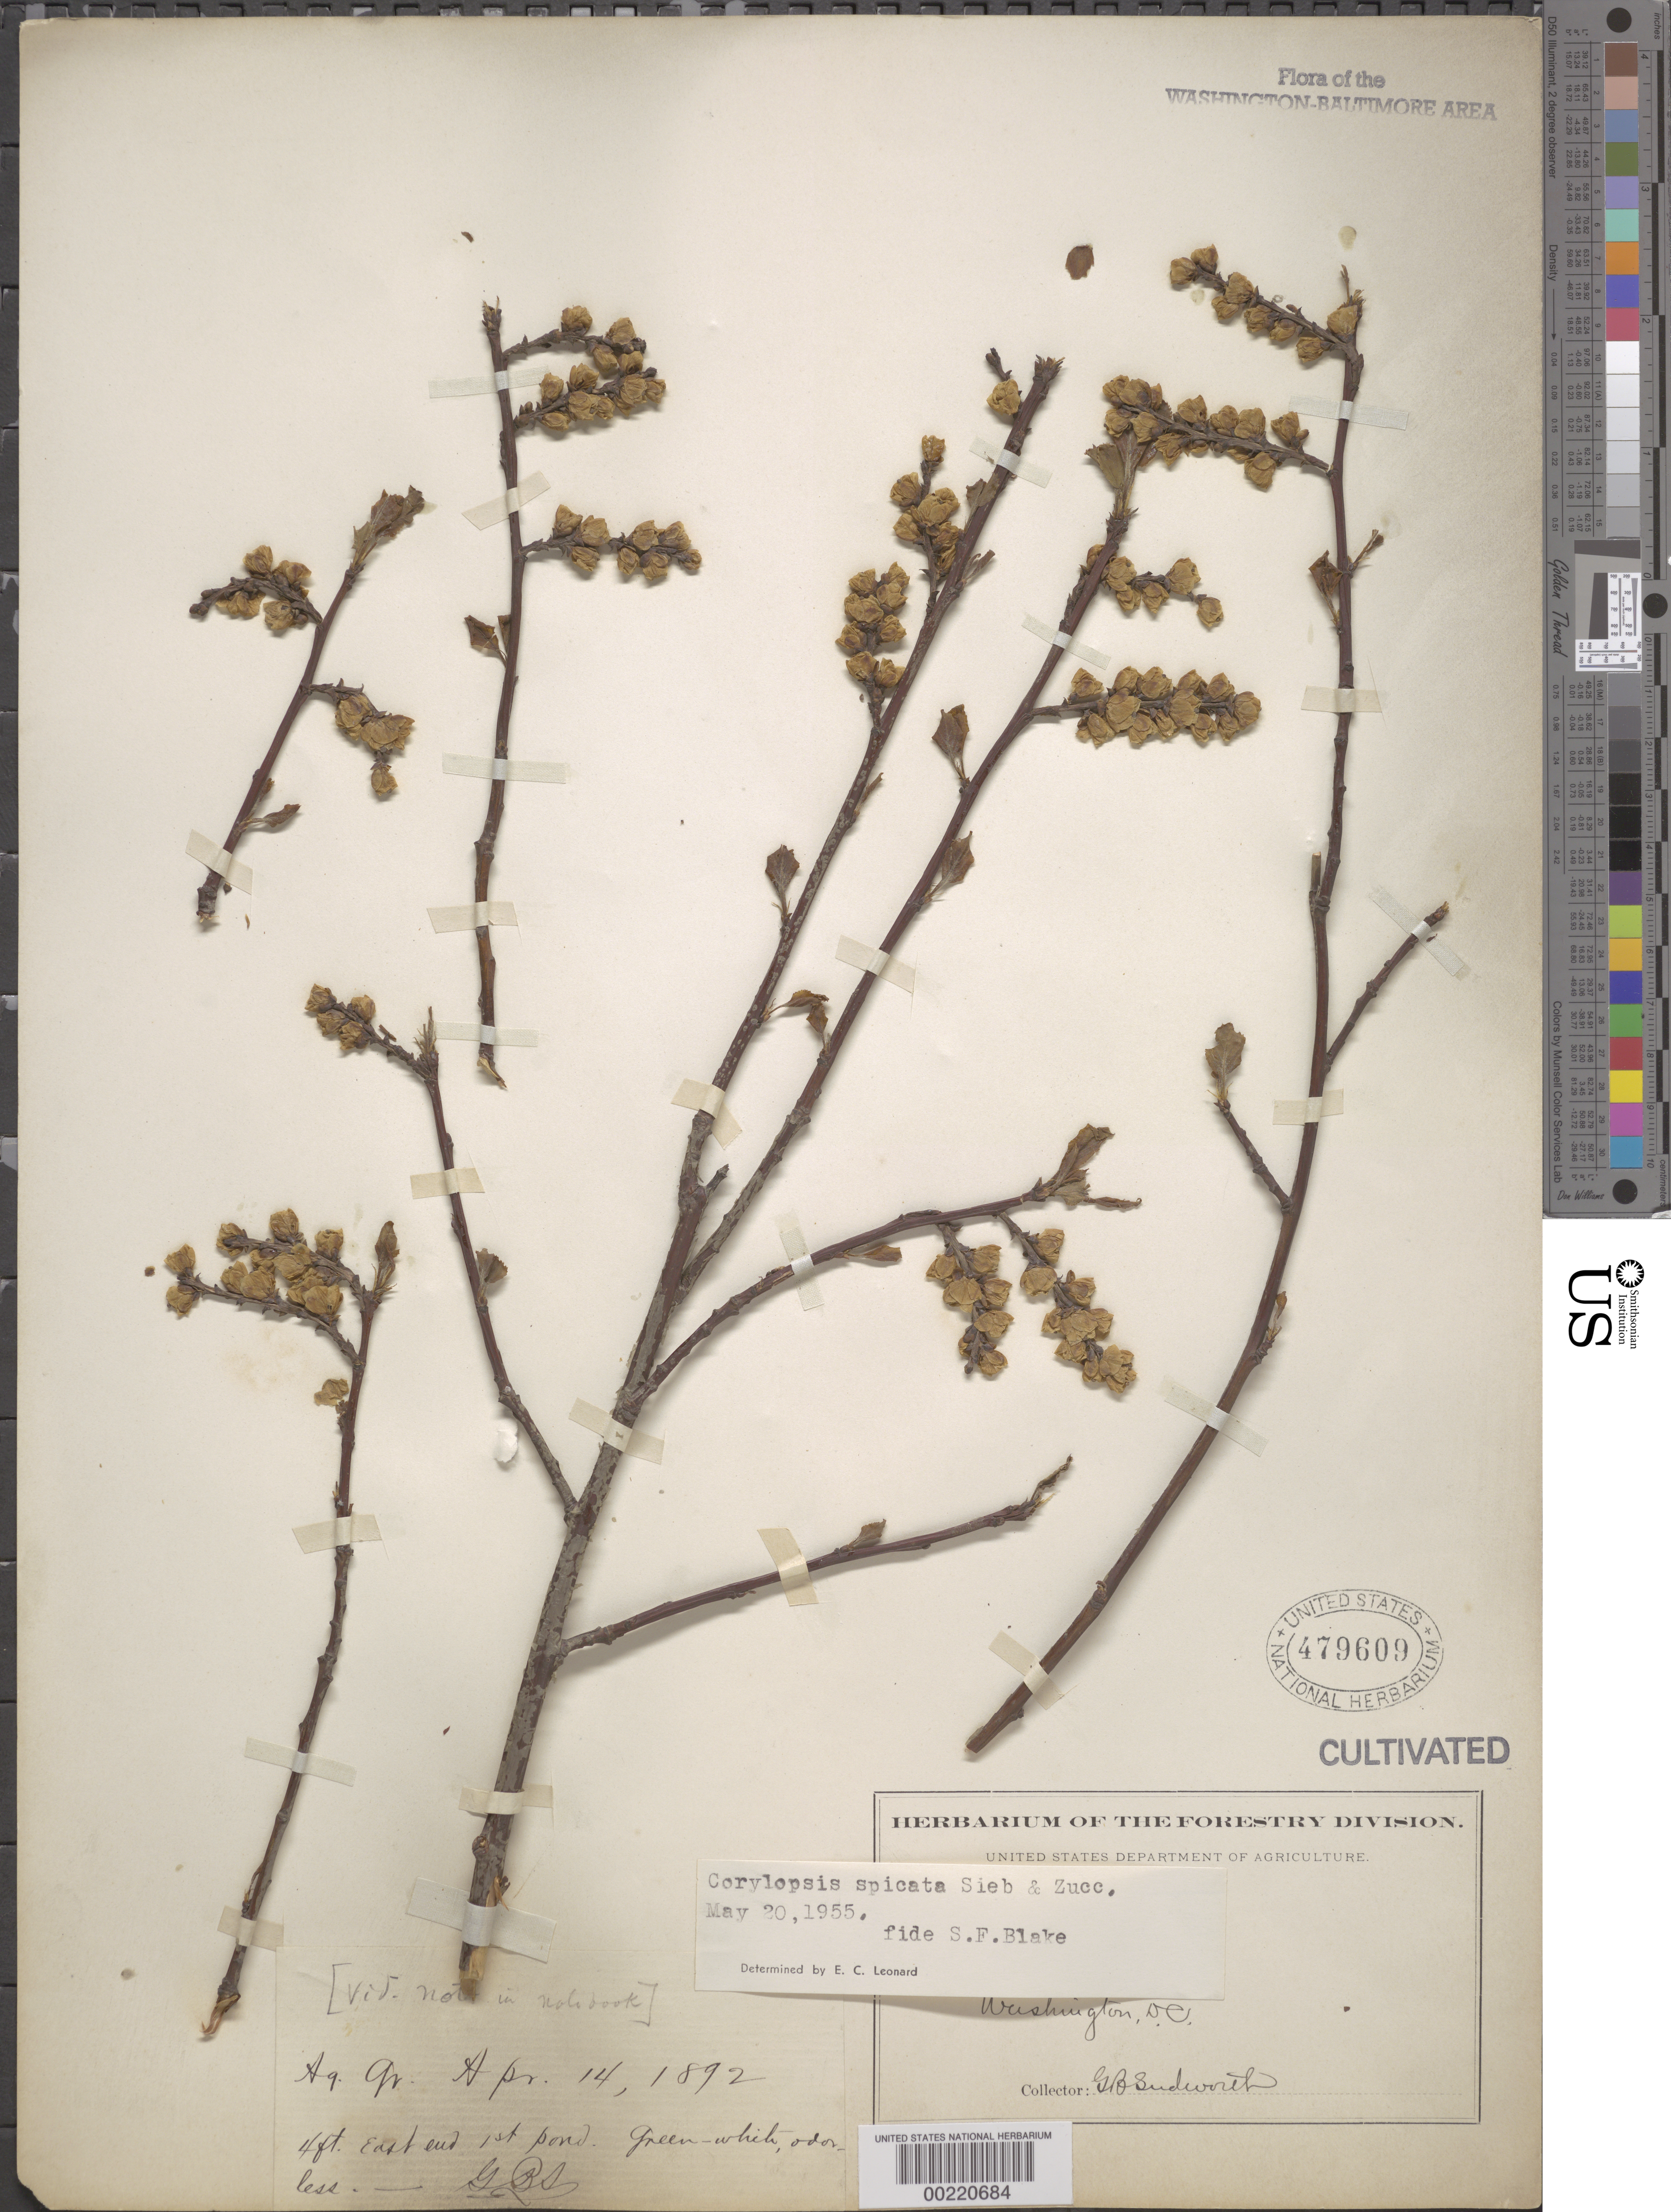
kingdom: Plantae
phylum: Tracheophyta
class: Magnoliopsida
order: Saxifragales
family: Hamamelidaceae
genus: Corylopsis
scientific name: Corylopsis spicata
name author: Siebold & Zucc.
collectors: G. B. Sudworth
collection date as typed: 14 Apr 1892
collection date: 1892-04-14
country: United States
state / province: District of Columbia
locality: Agricultural grounds, east end, 1st Pond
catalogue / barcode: US 479609